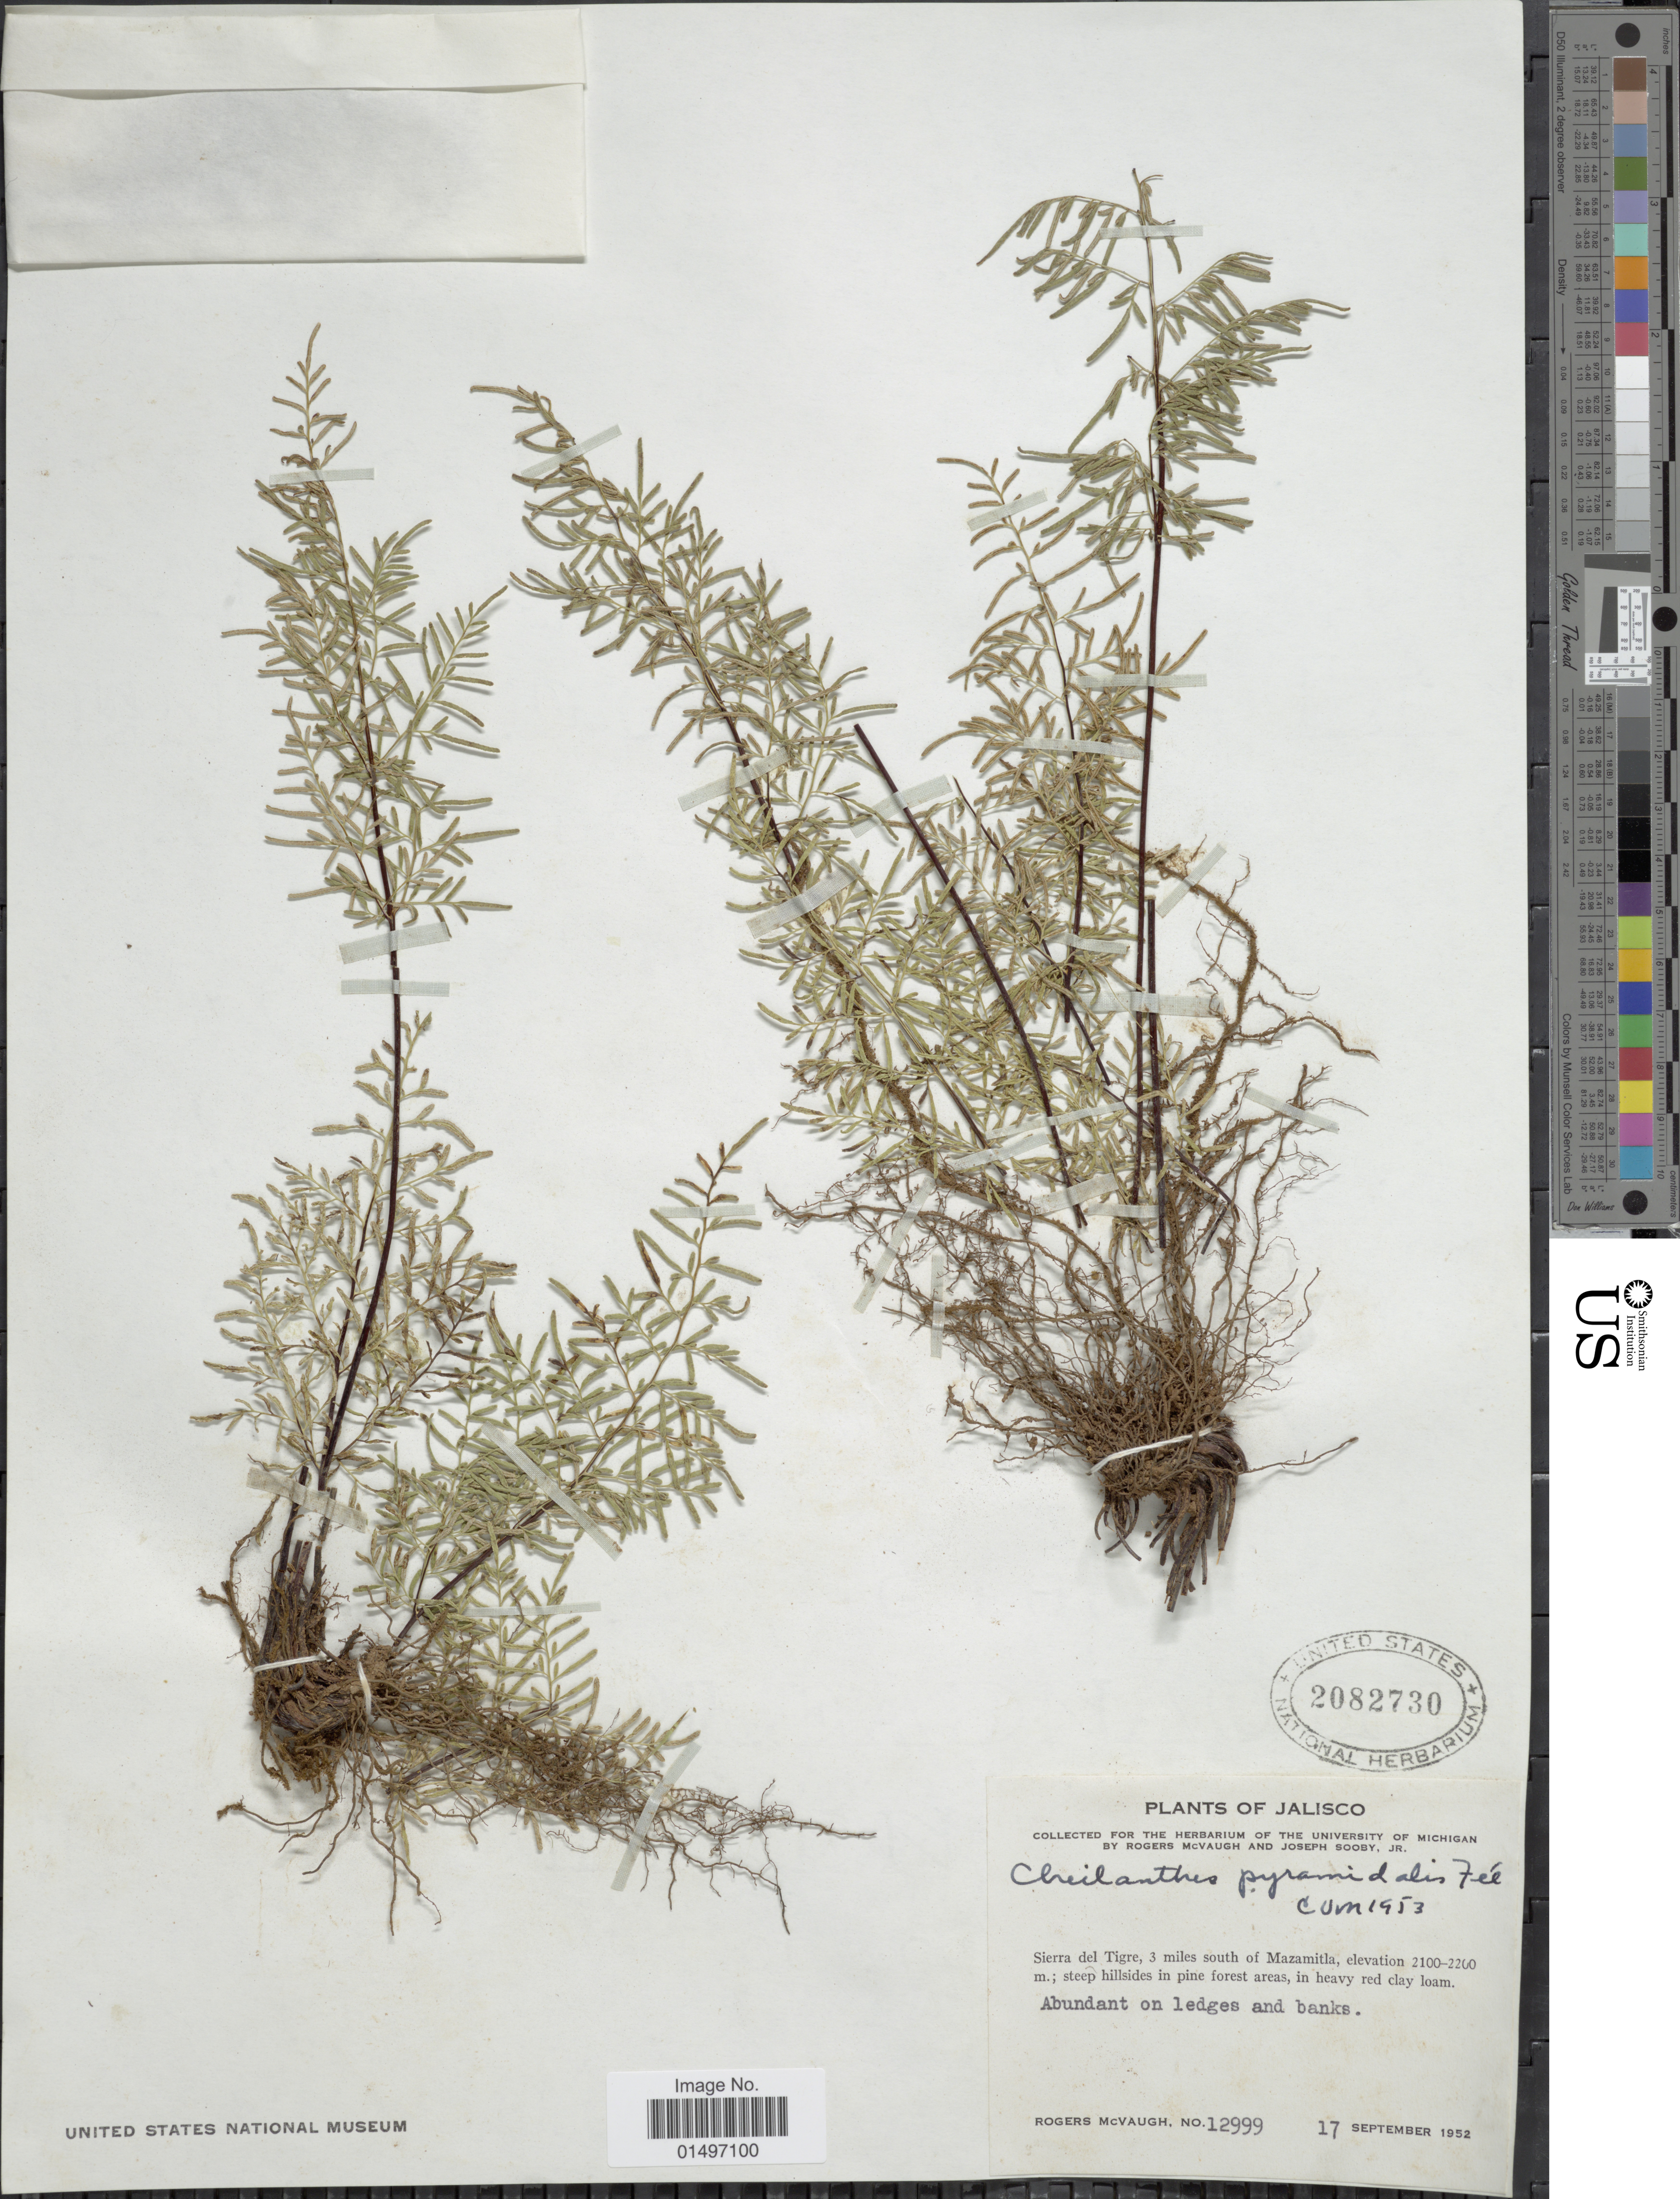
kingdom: Plantae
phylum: Tracheophyta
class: Polypodiopsida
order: Polypodiales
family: Pteridaceae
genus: Gaga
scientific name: Gaga hirsuta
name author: (Link) Fay W. Li & Windham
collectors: R. McVaugh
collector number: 12999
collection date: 1952-09-17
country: Mexico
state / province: Jalisco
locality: Jalisco, Sierra del Tigre, 3 miles south of Mazamitla.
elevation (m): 2100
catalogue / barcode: US 2082730